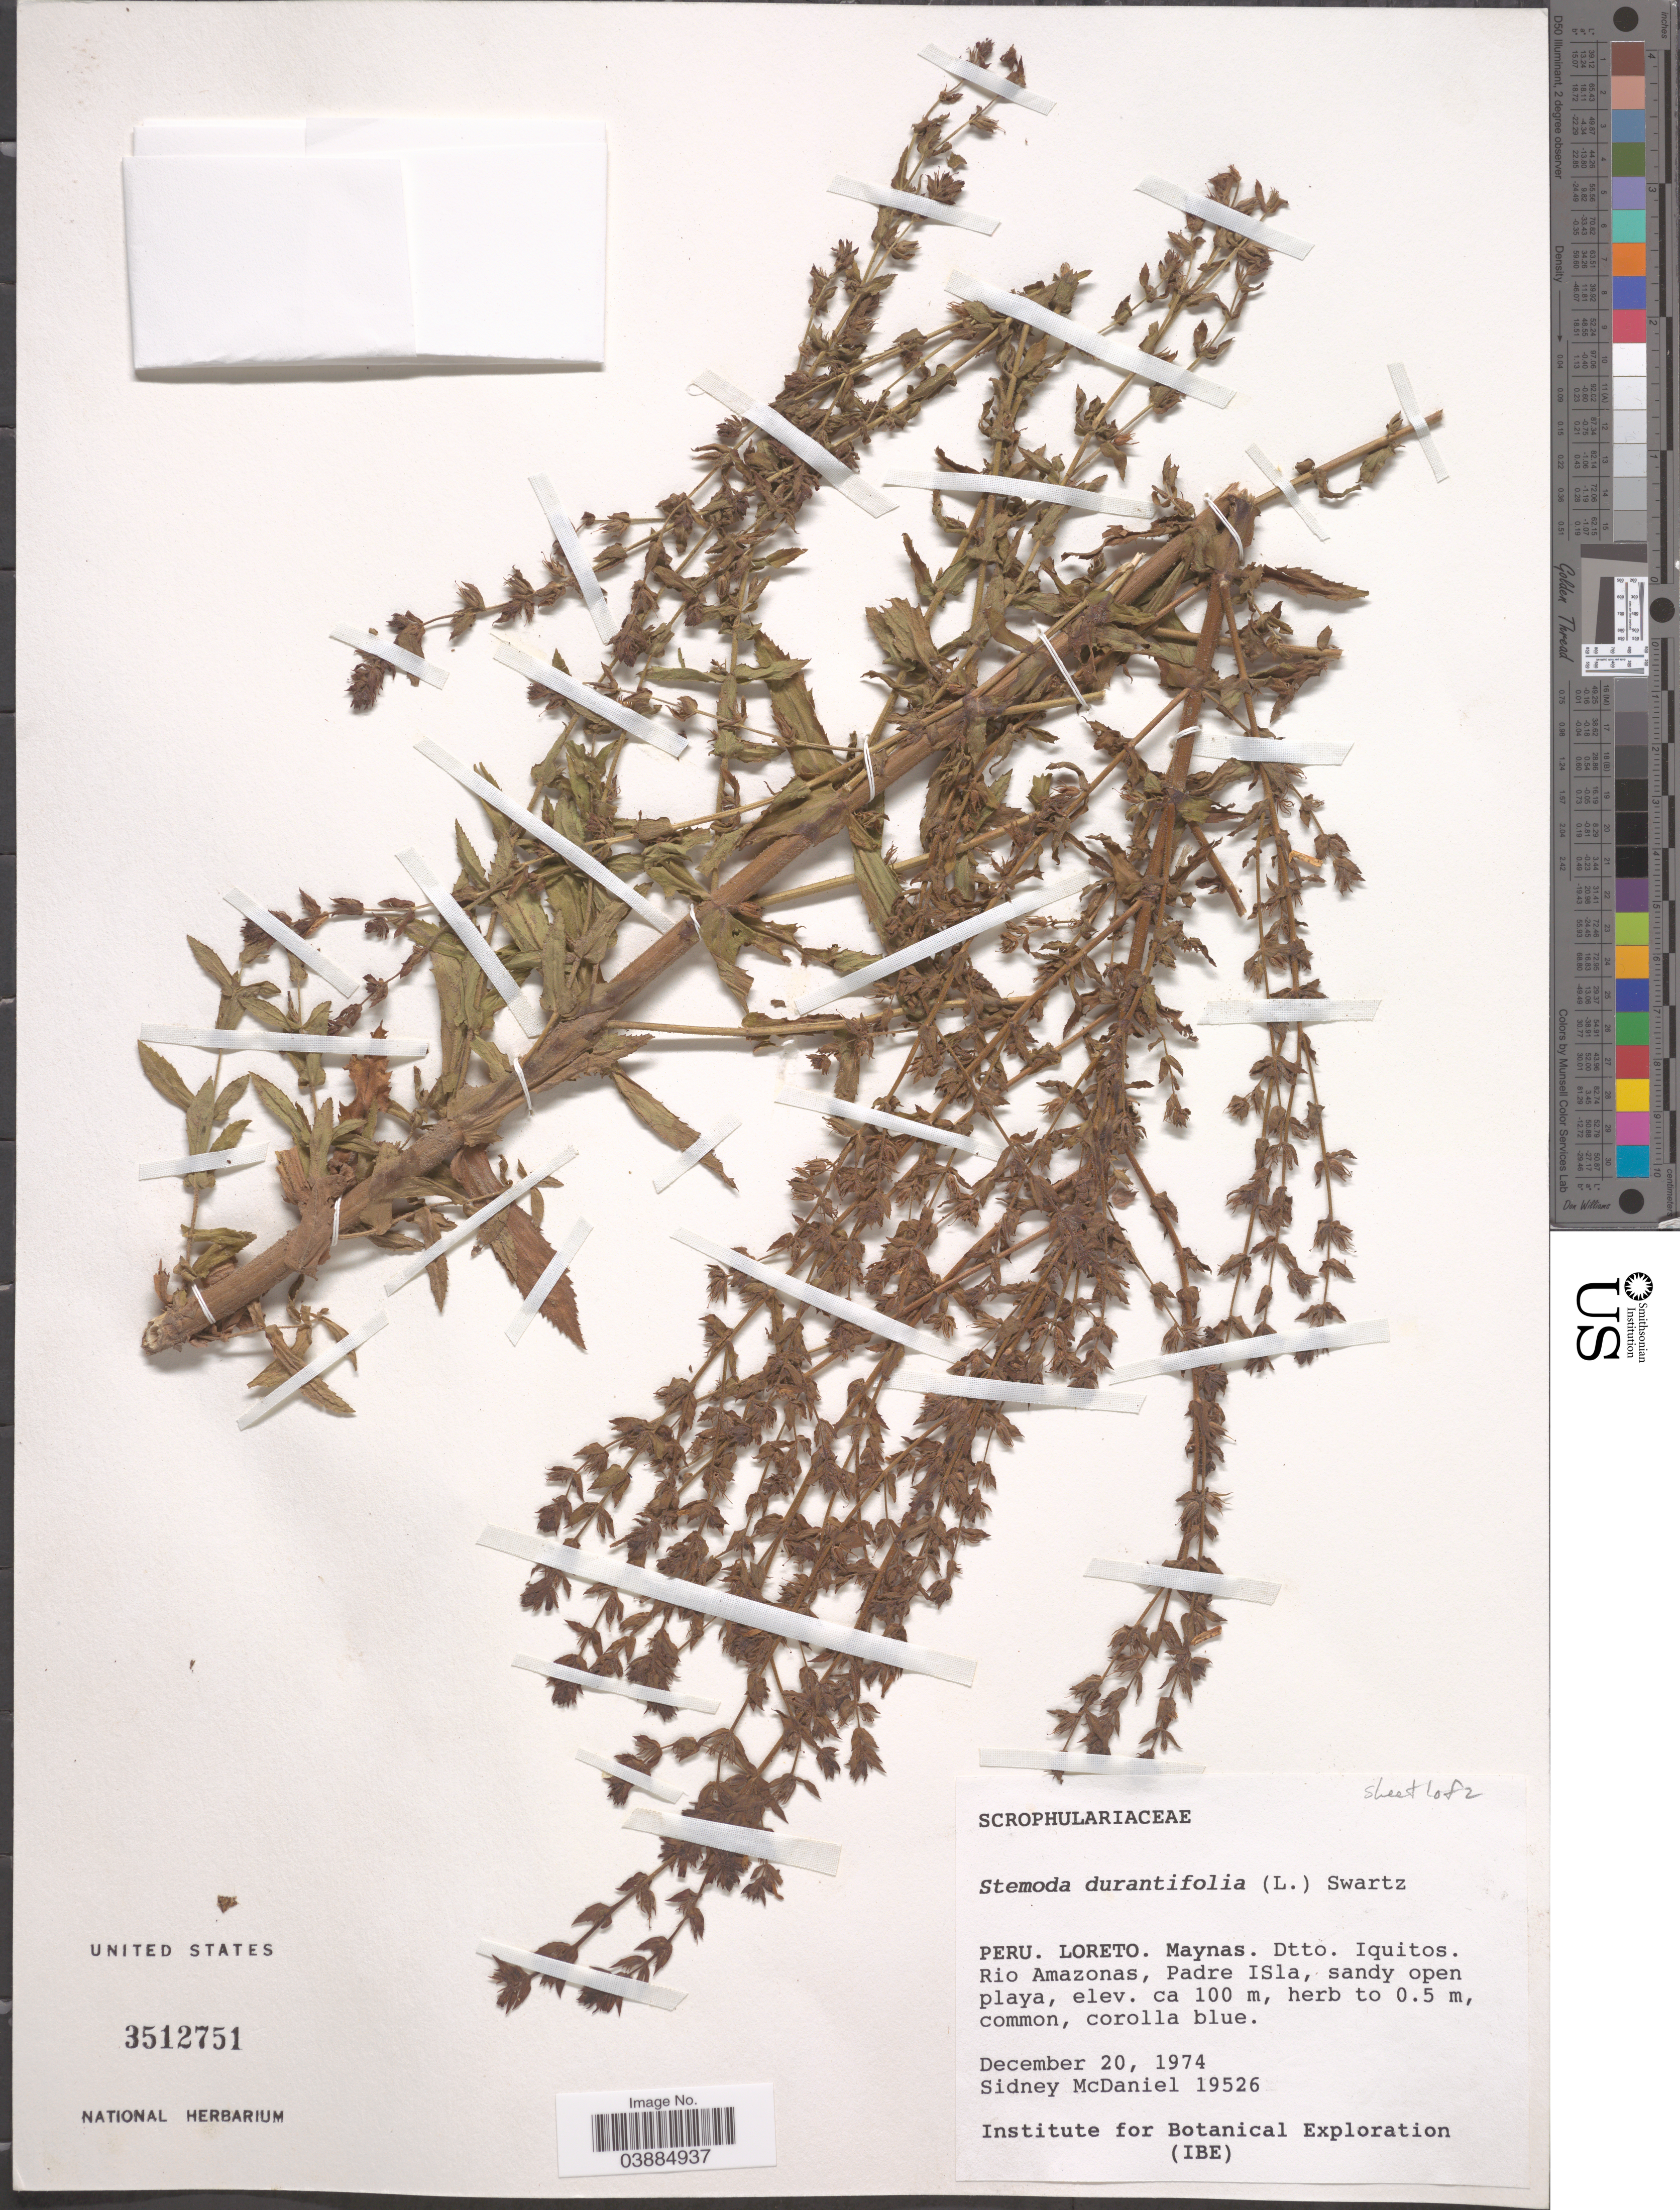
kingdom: Plantae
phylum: Tracheophyta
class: Magnoliopsida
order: Lamiales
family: Plantaginaceae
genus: Stemodia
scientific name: Stemodia durantifolia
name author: (L.) Sw.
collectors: S. McDaniel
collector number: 19526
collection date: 1974-12-20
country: Peru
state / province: Loreto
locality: Maynas. Dtto . Iquitos. Rio Amazonas, Padre ISla.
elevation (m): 100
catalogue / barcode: US 3512751